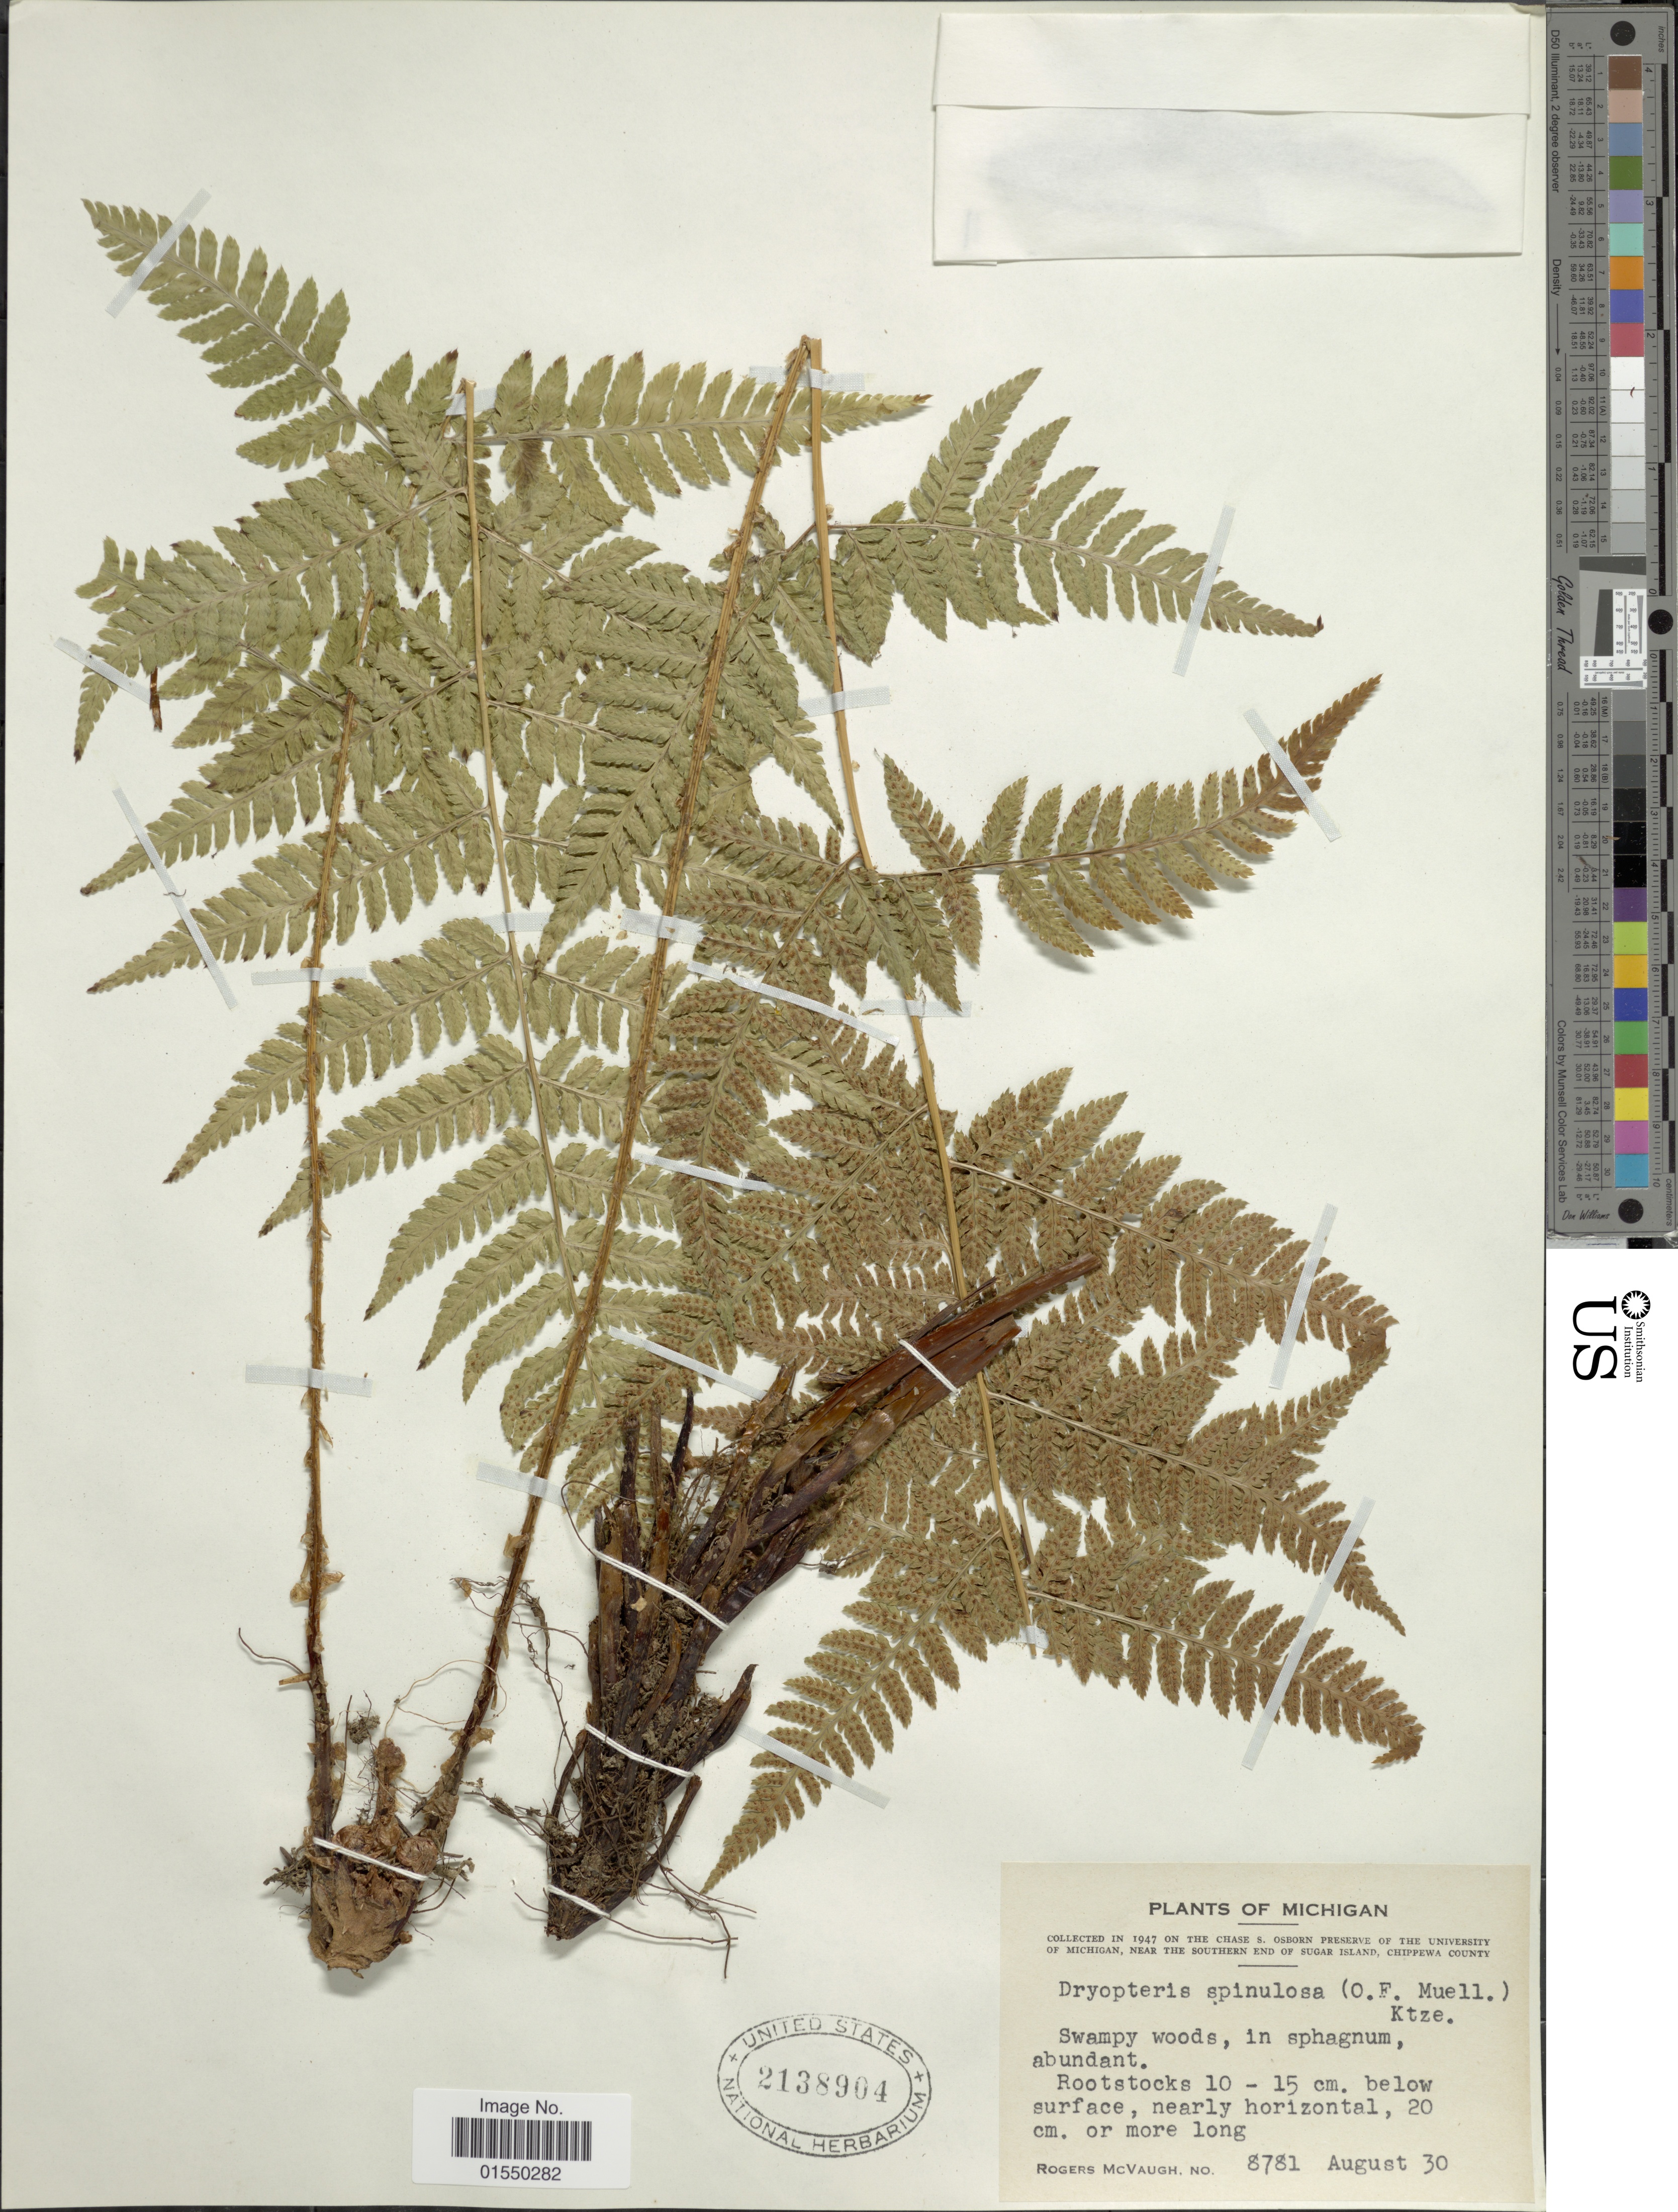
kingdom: Plantae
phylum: Tracheophyta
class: Polypodiopsida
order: Polypodiales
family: Dryopteridaceae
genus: Dryopteris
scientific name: Dryopteris carthusiana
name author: (Villars) H.P. Fuchs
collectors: R. McVaugh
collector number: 8781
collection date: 1947-08-30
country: United States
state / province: Michigan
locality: Near the Southern end of Sugar Island, Chippewa County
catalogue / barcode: US 2138904